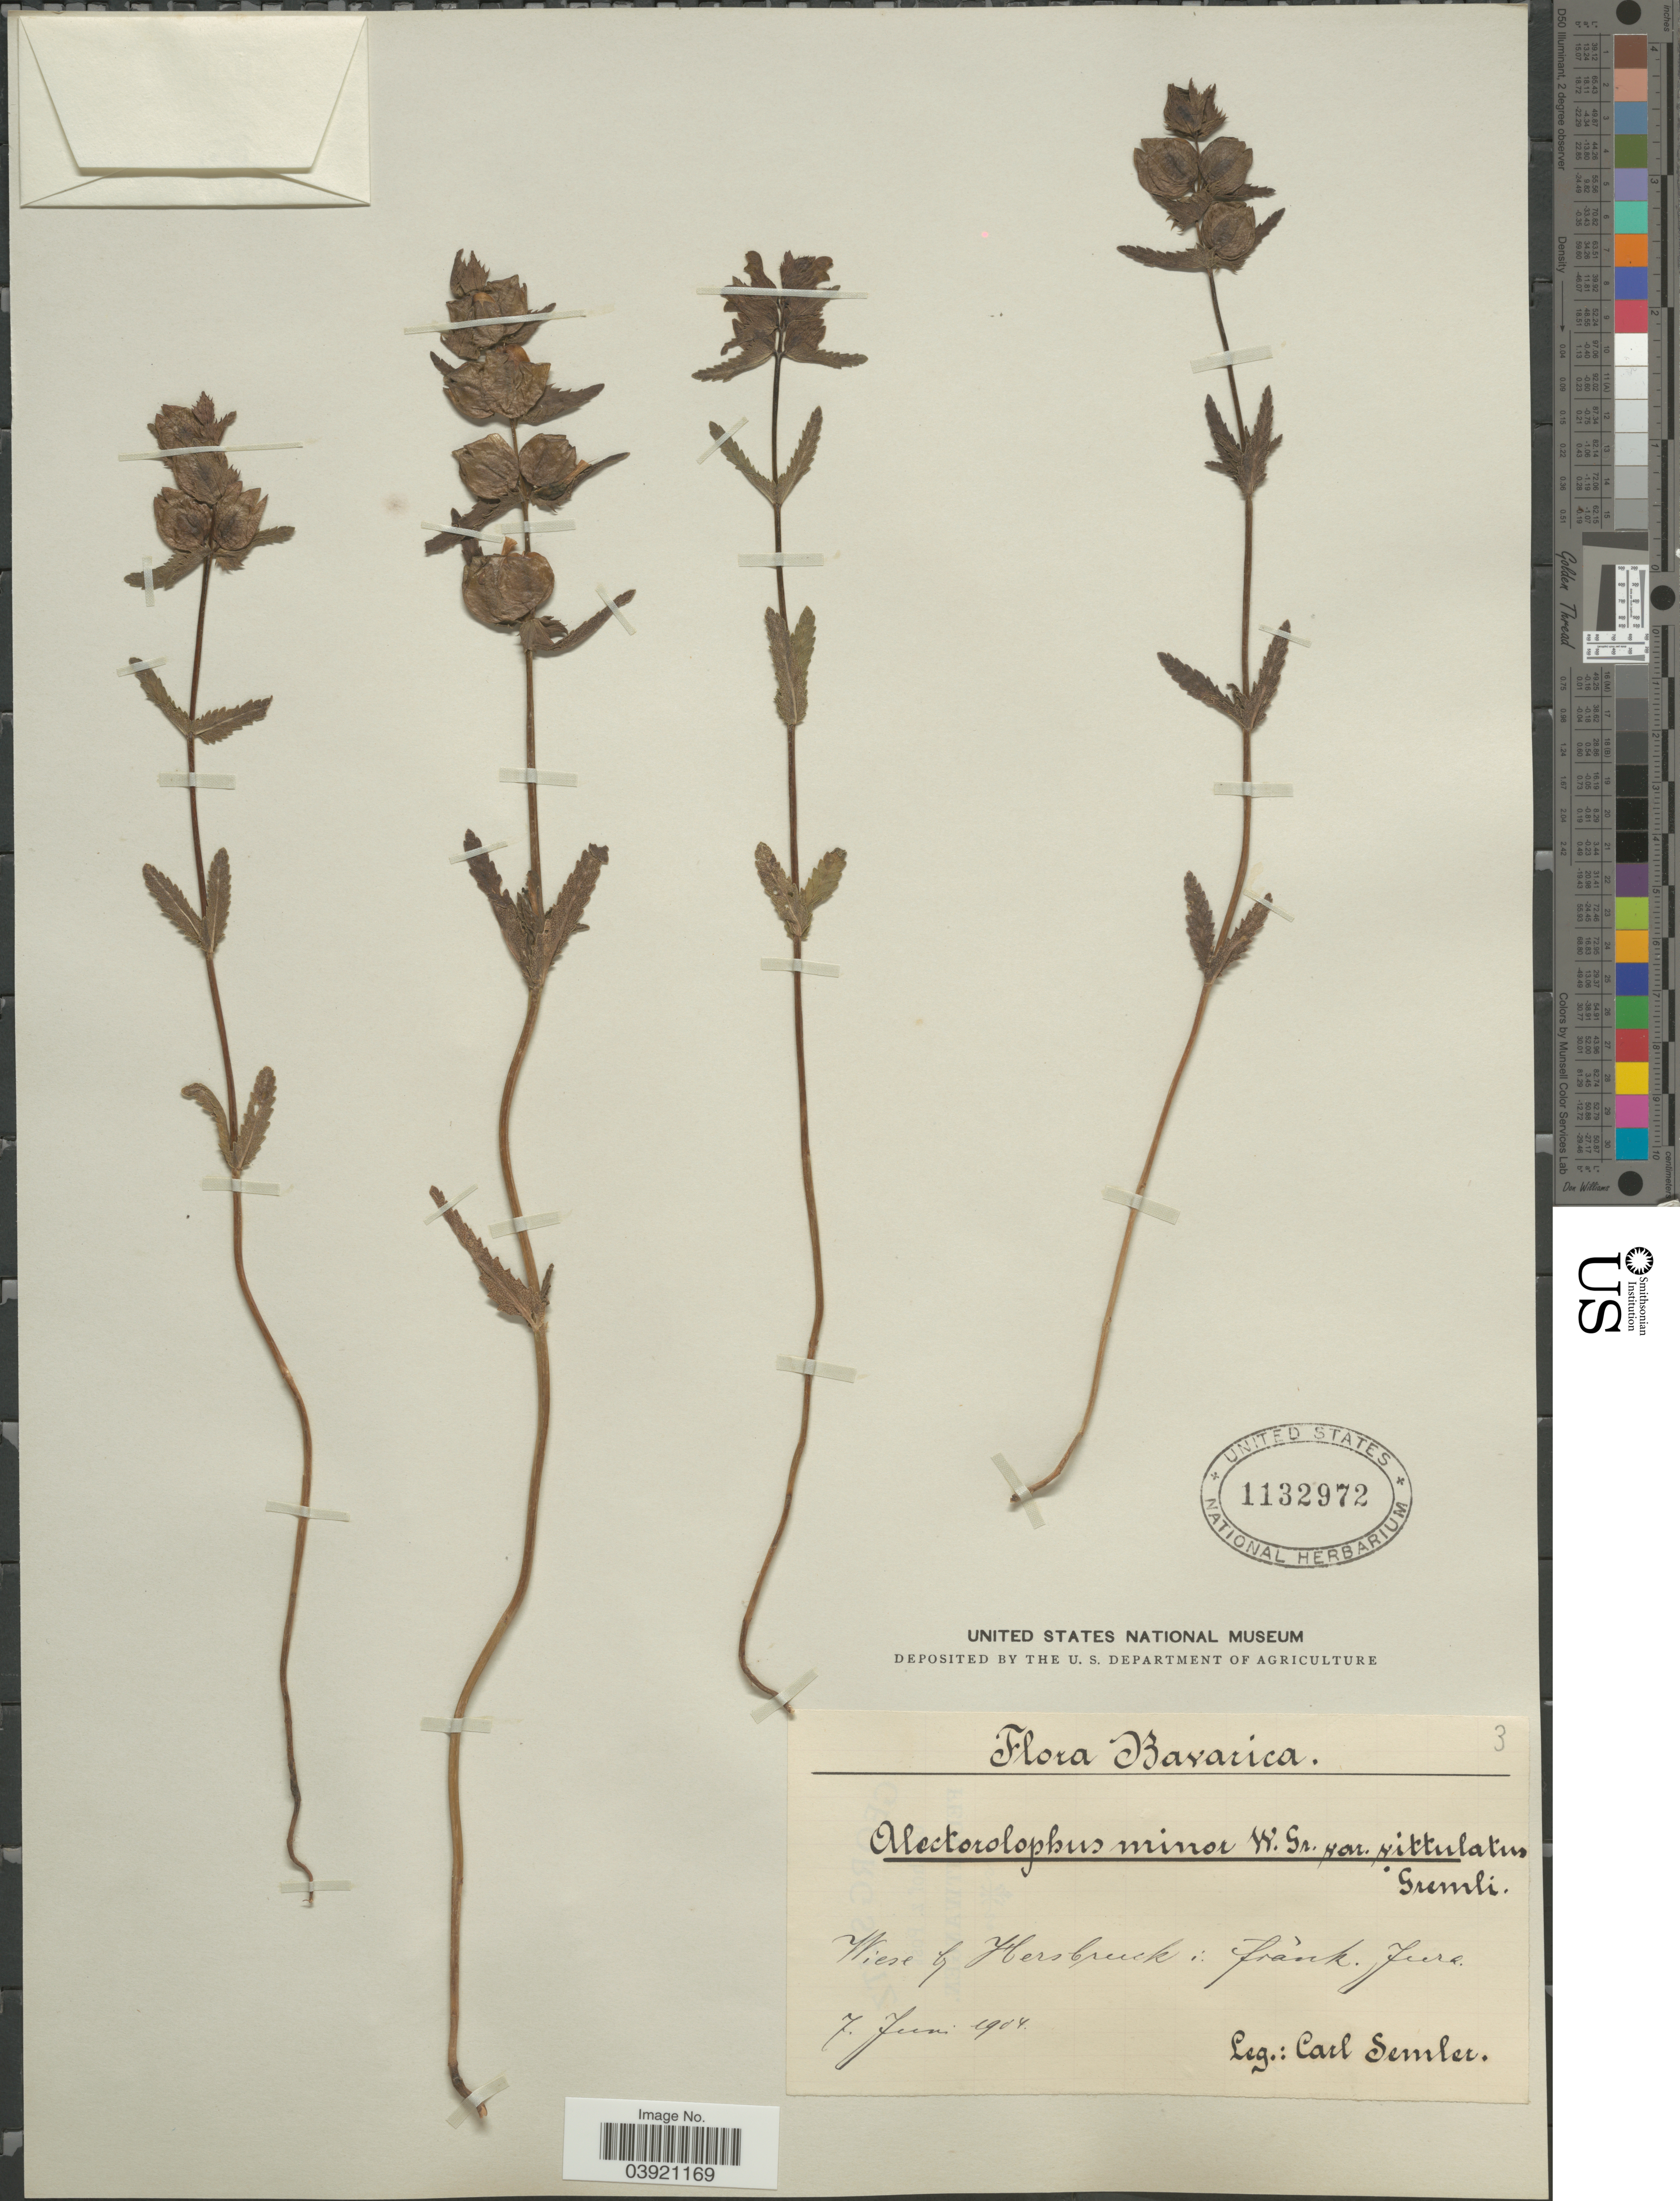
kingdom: Plantae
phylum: Tracheophyta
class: Magnoliopsida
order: Lamiales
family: Orobanchaceae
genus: Rhinanthus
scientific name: Rhinanthus minor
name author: L.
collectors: C. Semler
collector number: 3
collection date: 1904-06-07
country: Germany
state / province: Bayern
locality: Bavarica. Wiese b/ Hersbruck: Frànk. Jura.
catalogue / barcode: US 1132972